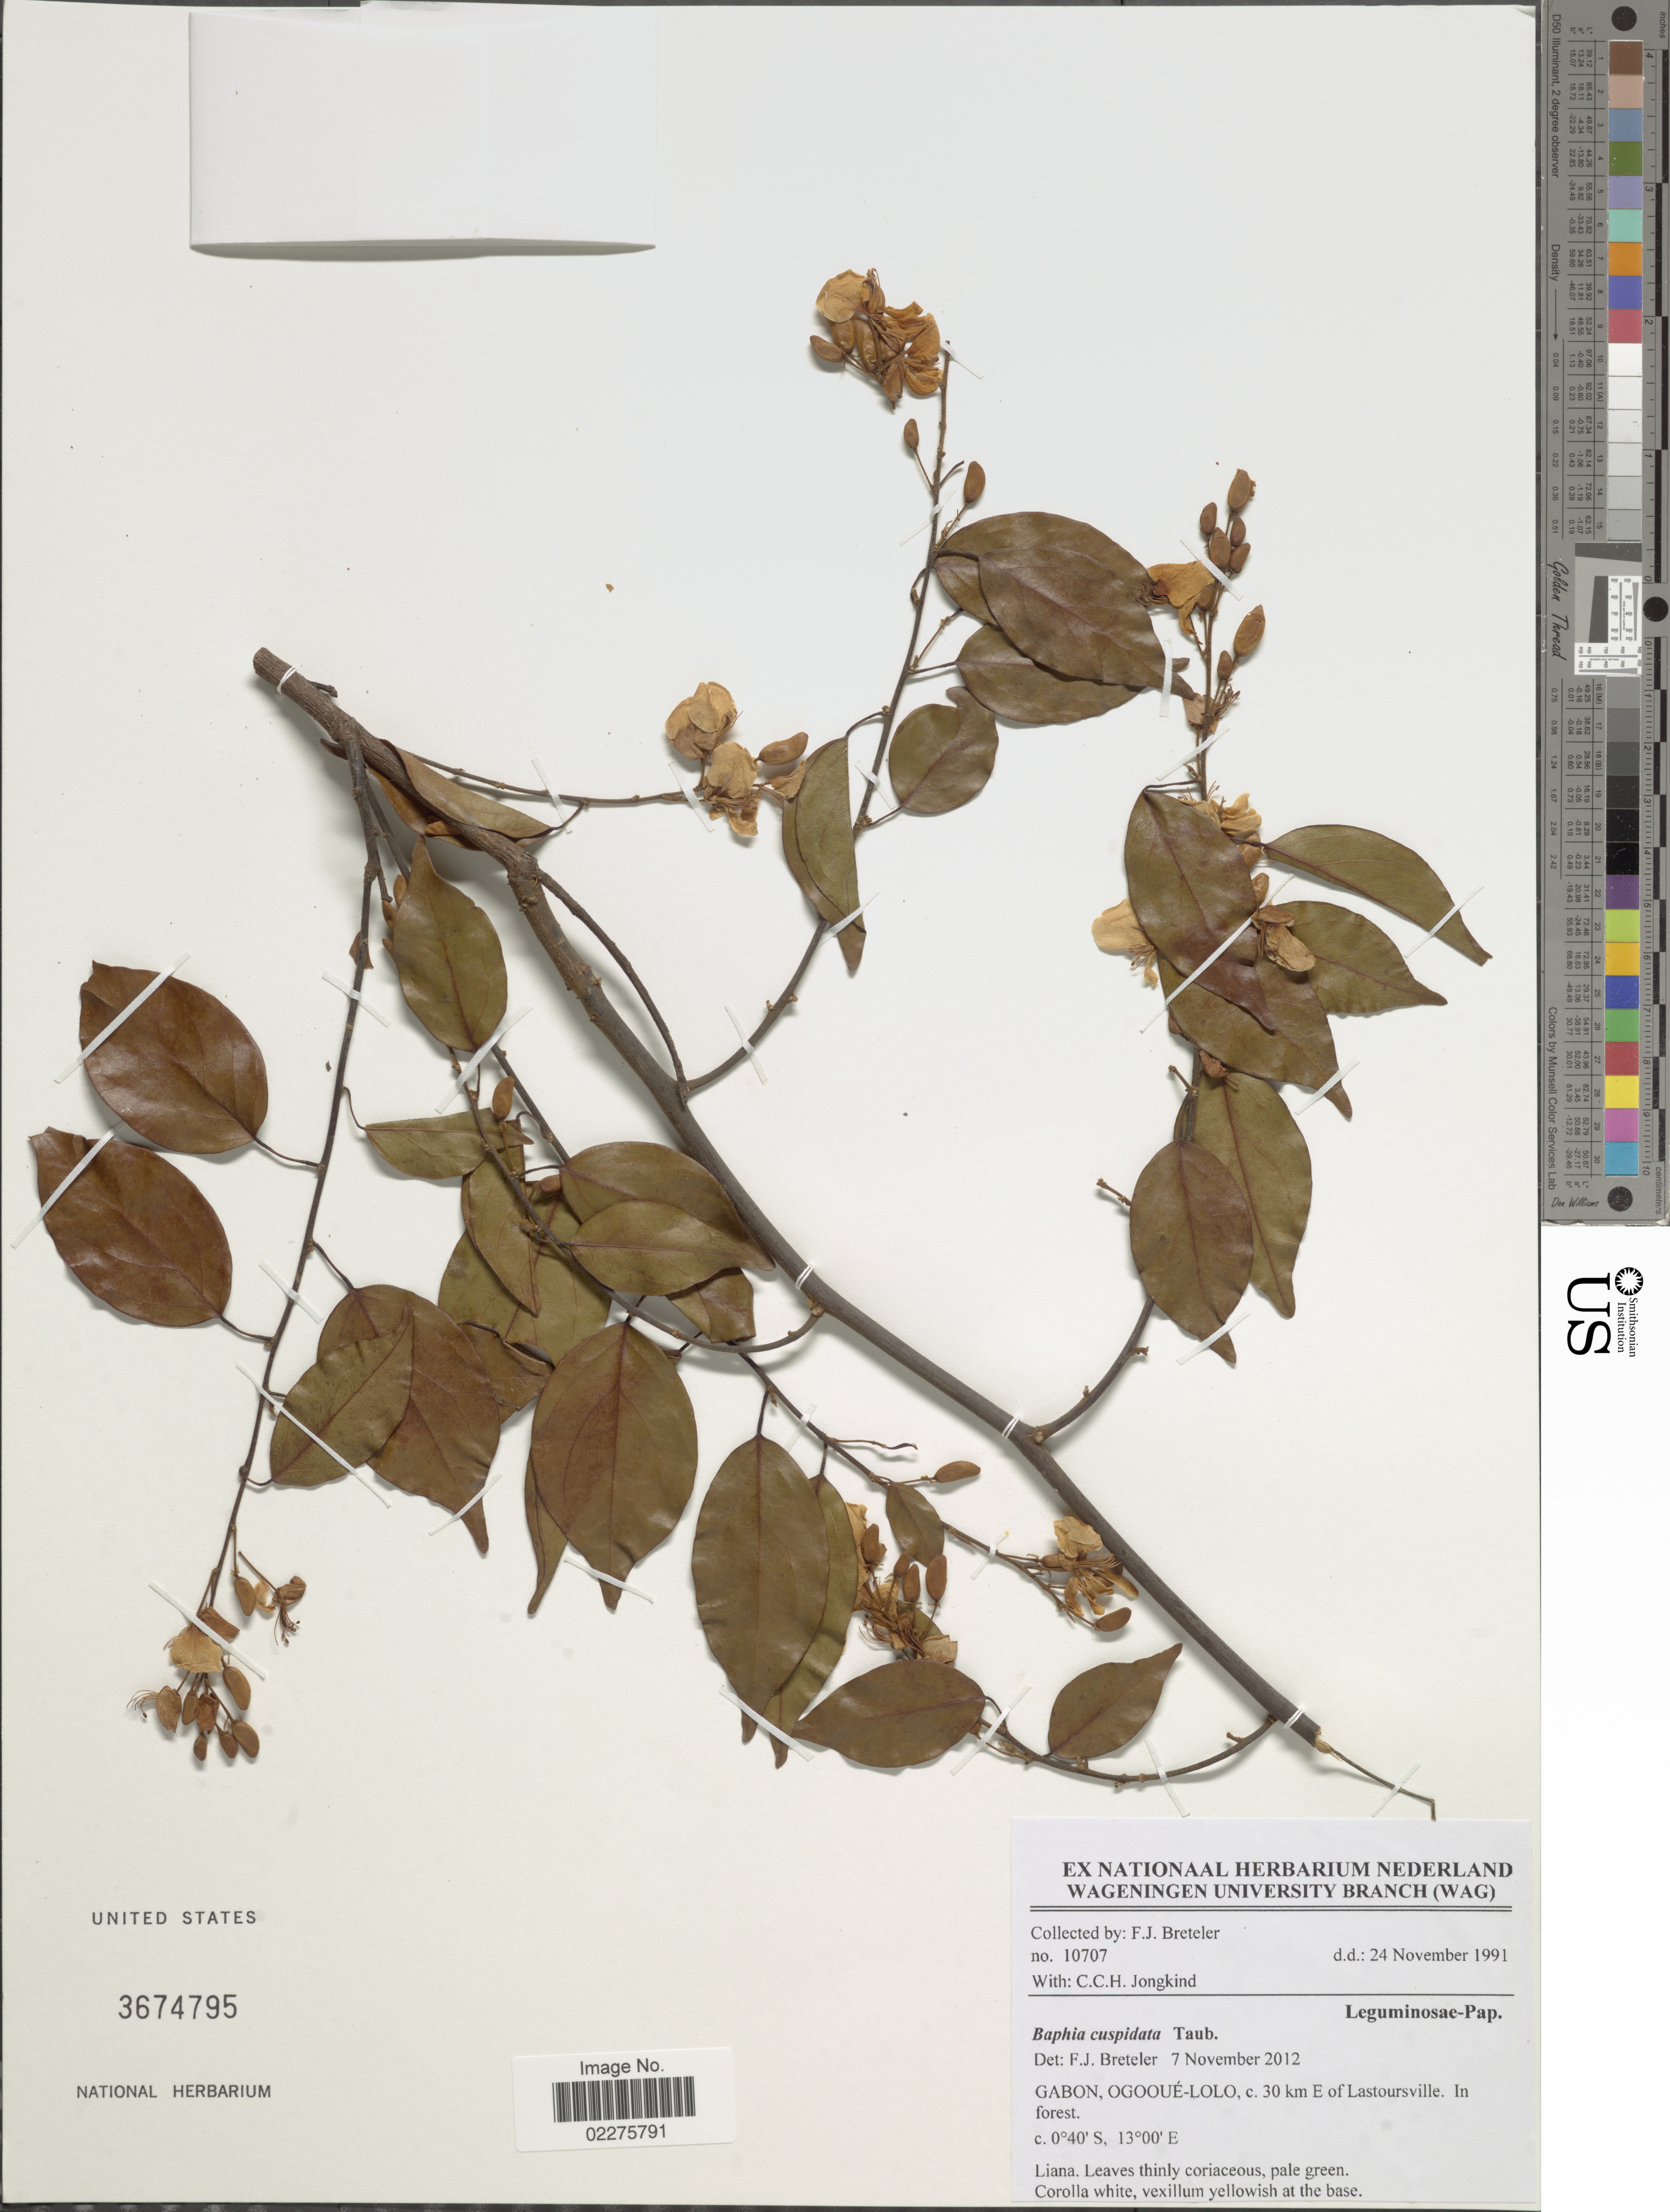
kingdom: Plantae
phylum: Tracheophyta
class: Magnoliopsida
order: Fabales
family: Fabaceae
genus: Baphia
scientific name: Baphia cuspidata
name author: Taub.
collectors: F. J. Breteler & C. C. Jongkind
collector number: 10707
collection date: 1991-11-24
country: Gabon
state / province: Ogooue-Lolo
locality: C. 30 km E of Lastoursville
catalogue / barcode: US 3674795